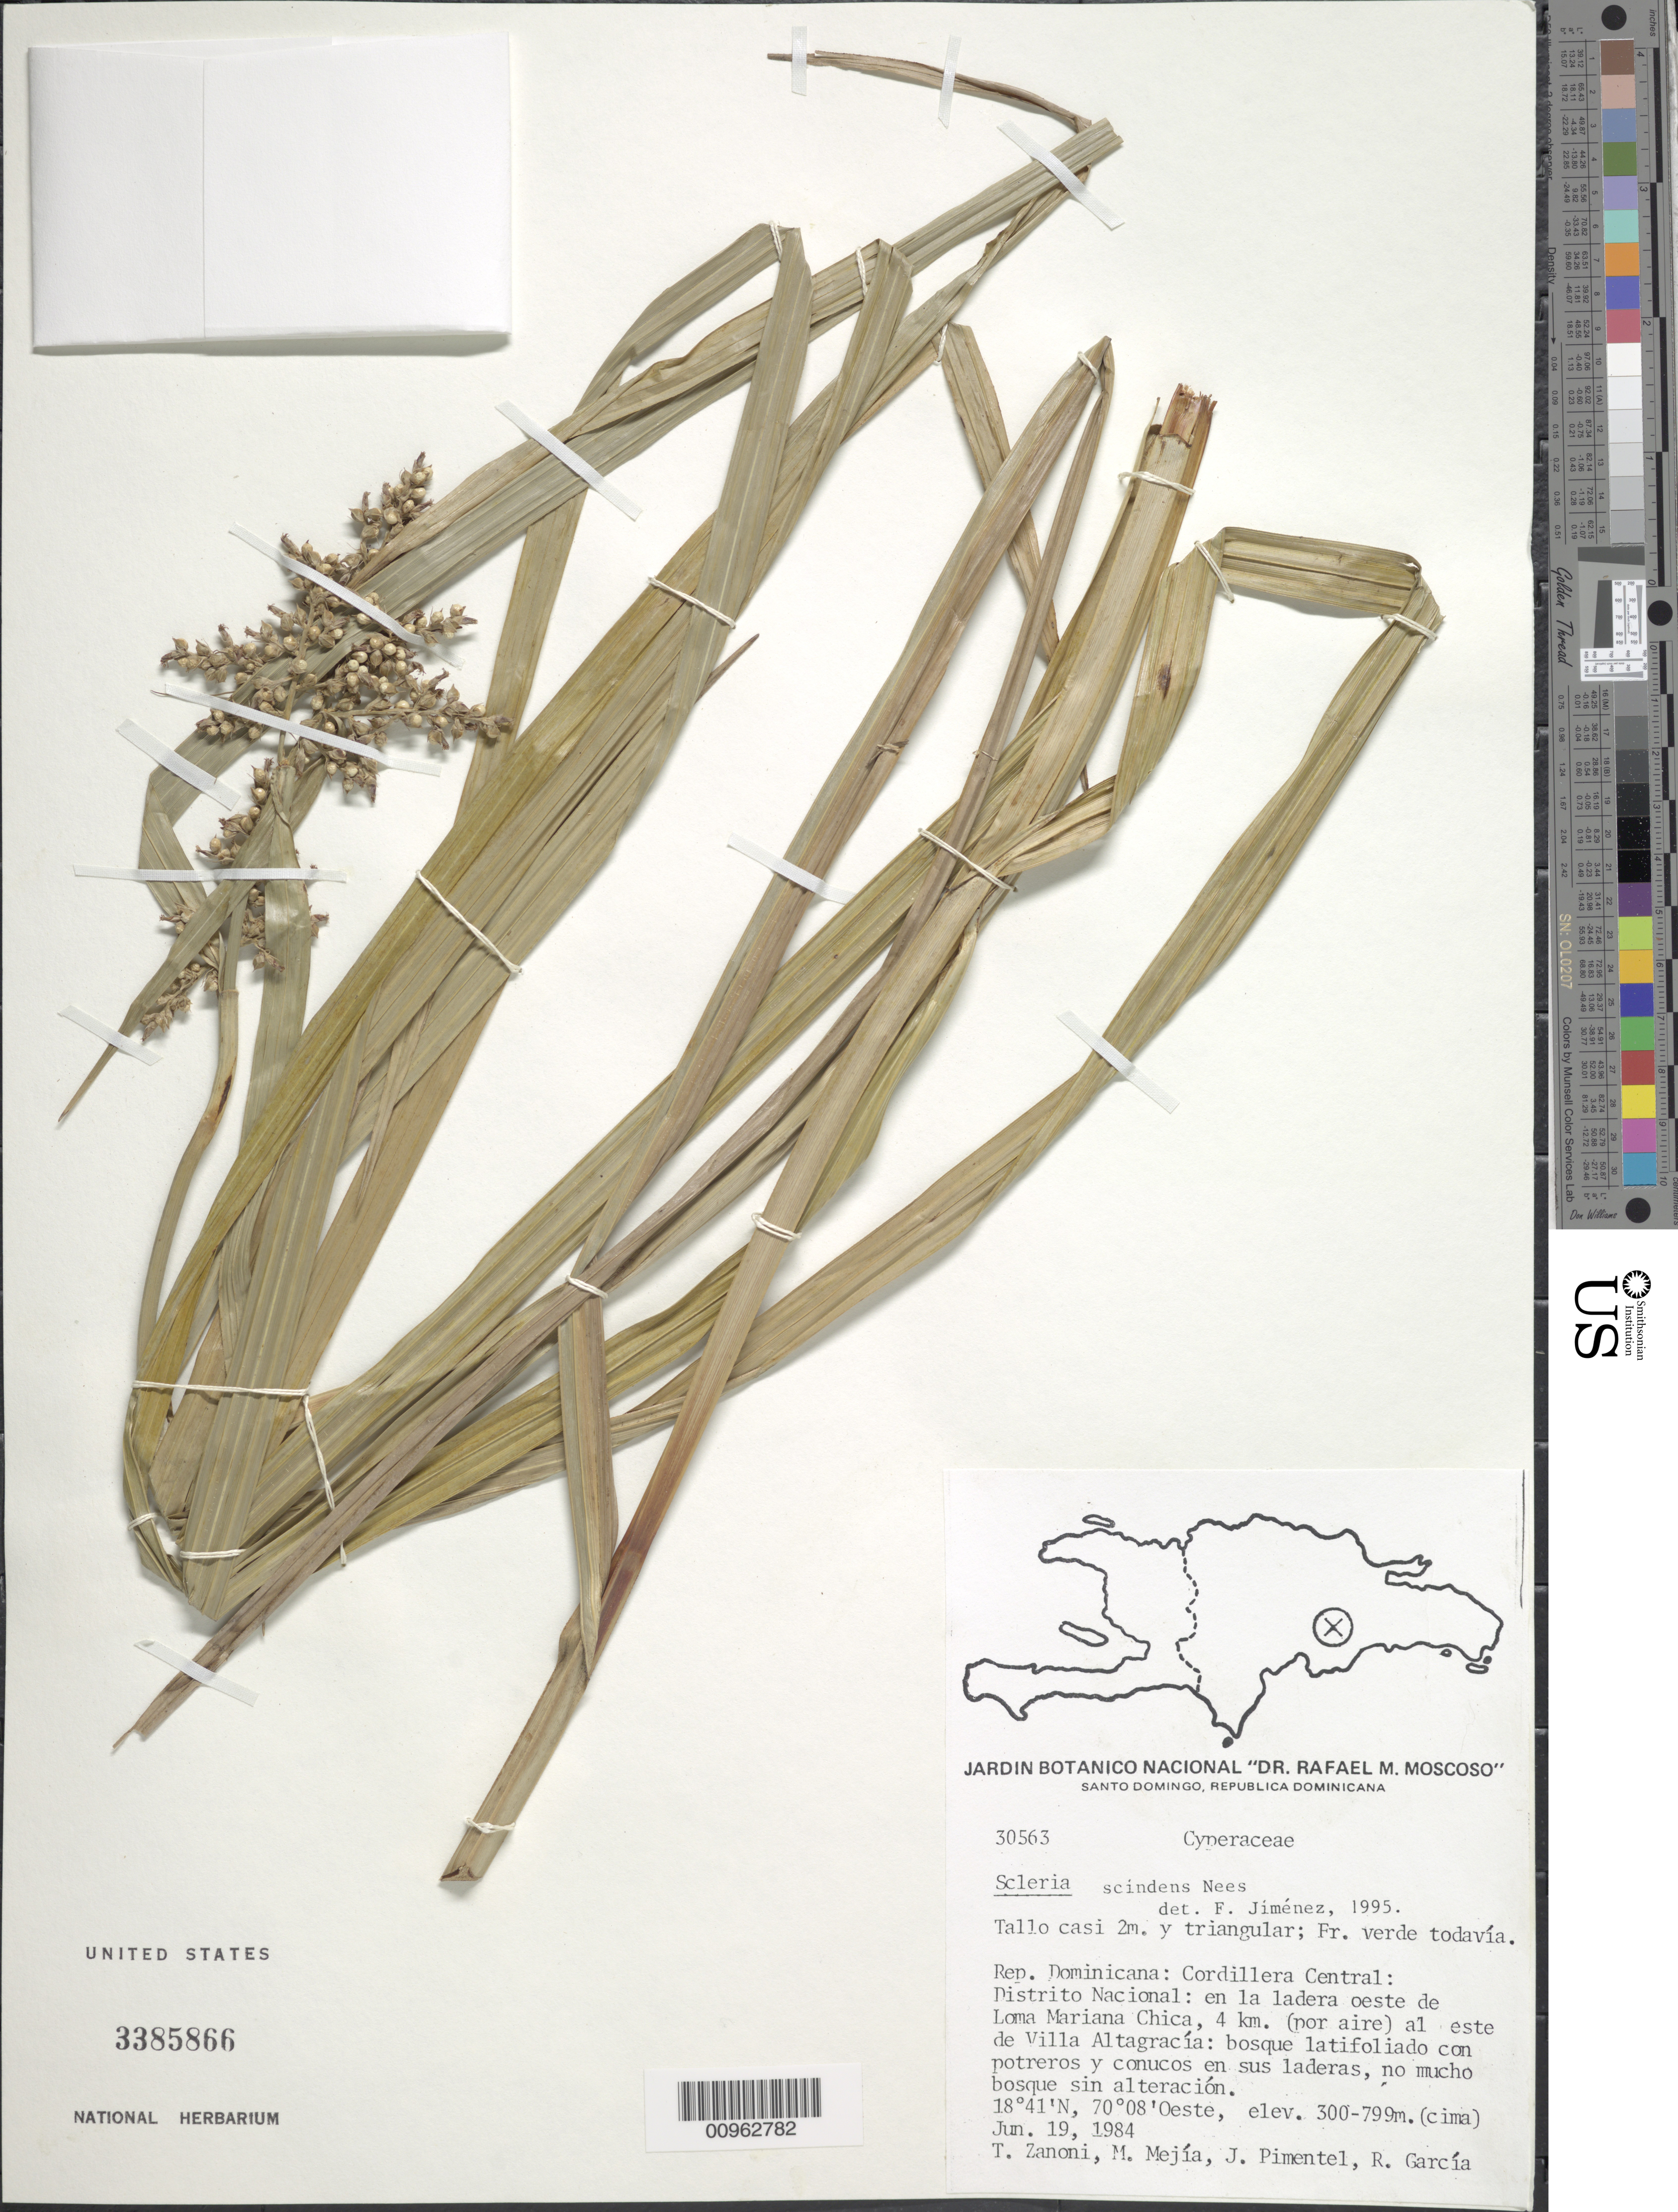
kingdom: Plantae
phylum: Tracheophyta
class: Liliopsida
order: Poales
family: Cyperaceae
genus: Scleria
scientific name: Scleria chlorantha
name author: Boeckeler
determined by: Strong, Mark T., (BOT), Smithsonian Institution - National Museum of Natural History (UNITED STATES)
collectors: T. A. Zanoni, M. Mejia, J. Pimentel & R. G. García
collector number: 30563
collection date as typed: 19 Jun 1984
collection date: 1984-06-19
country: Dominican Republic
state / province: Distrito Nacional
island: Hispaniola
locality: Cordillera Central, en la ladera oeste de Loma Mariana Chica, 4 km (por aire) al este de Villa Altagracía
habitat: Bosque latifoliado con potreros y conucos en sus laderas, no mucho bosque sin alteración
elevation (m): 300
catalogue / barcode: US 3385866